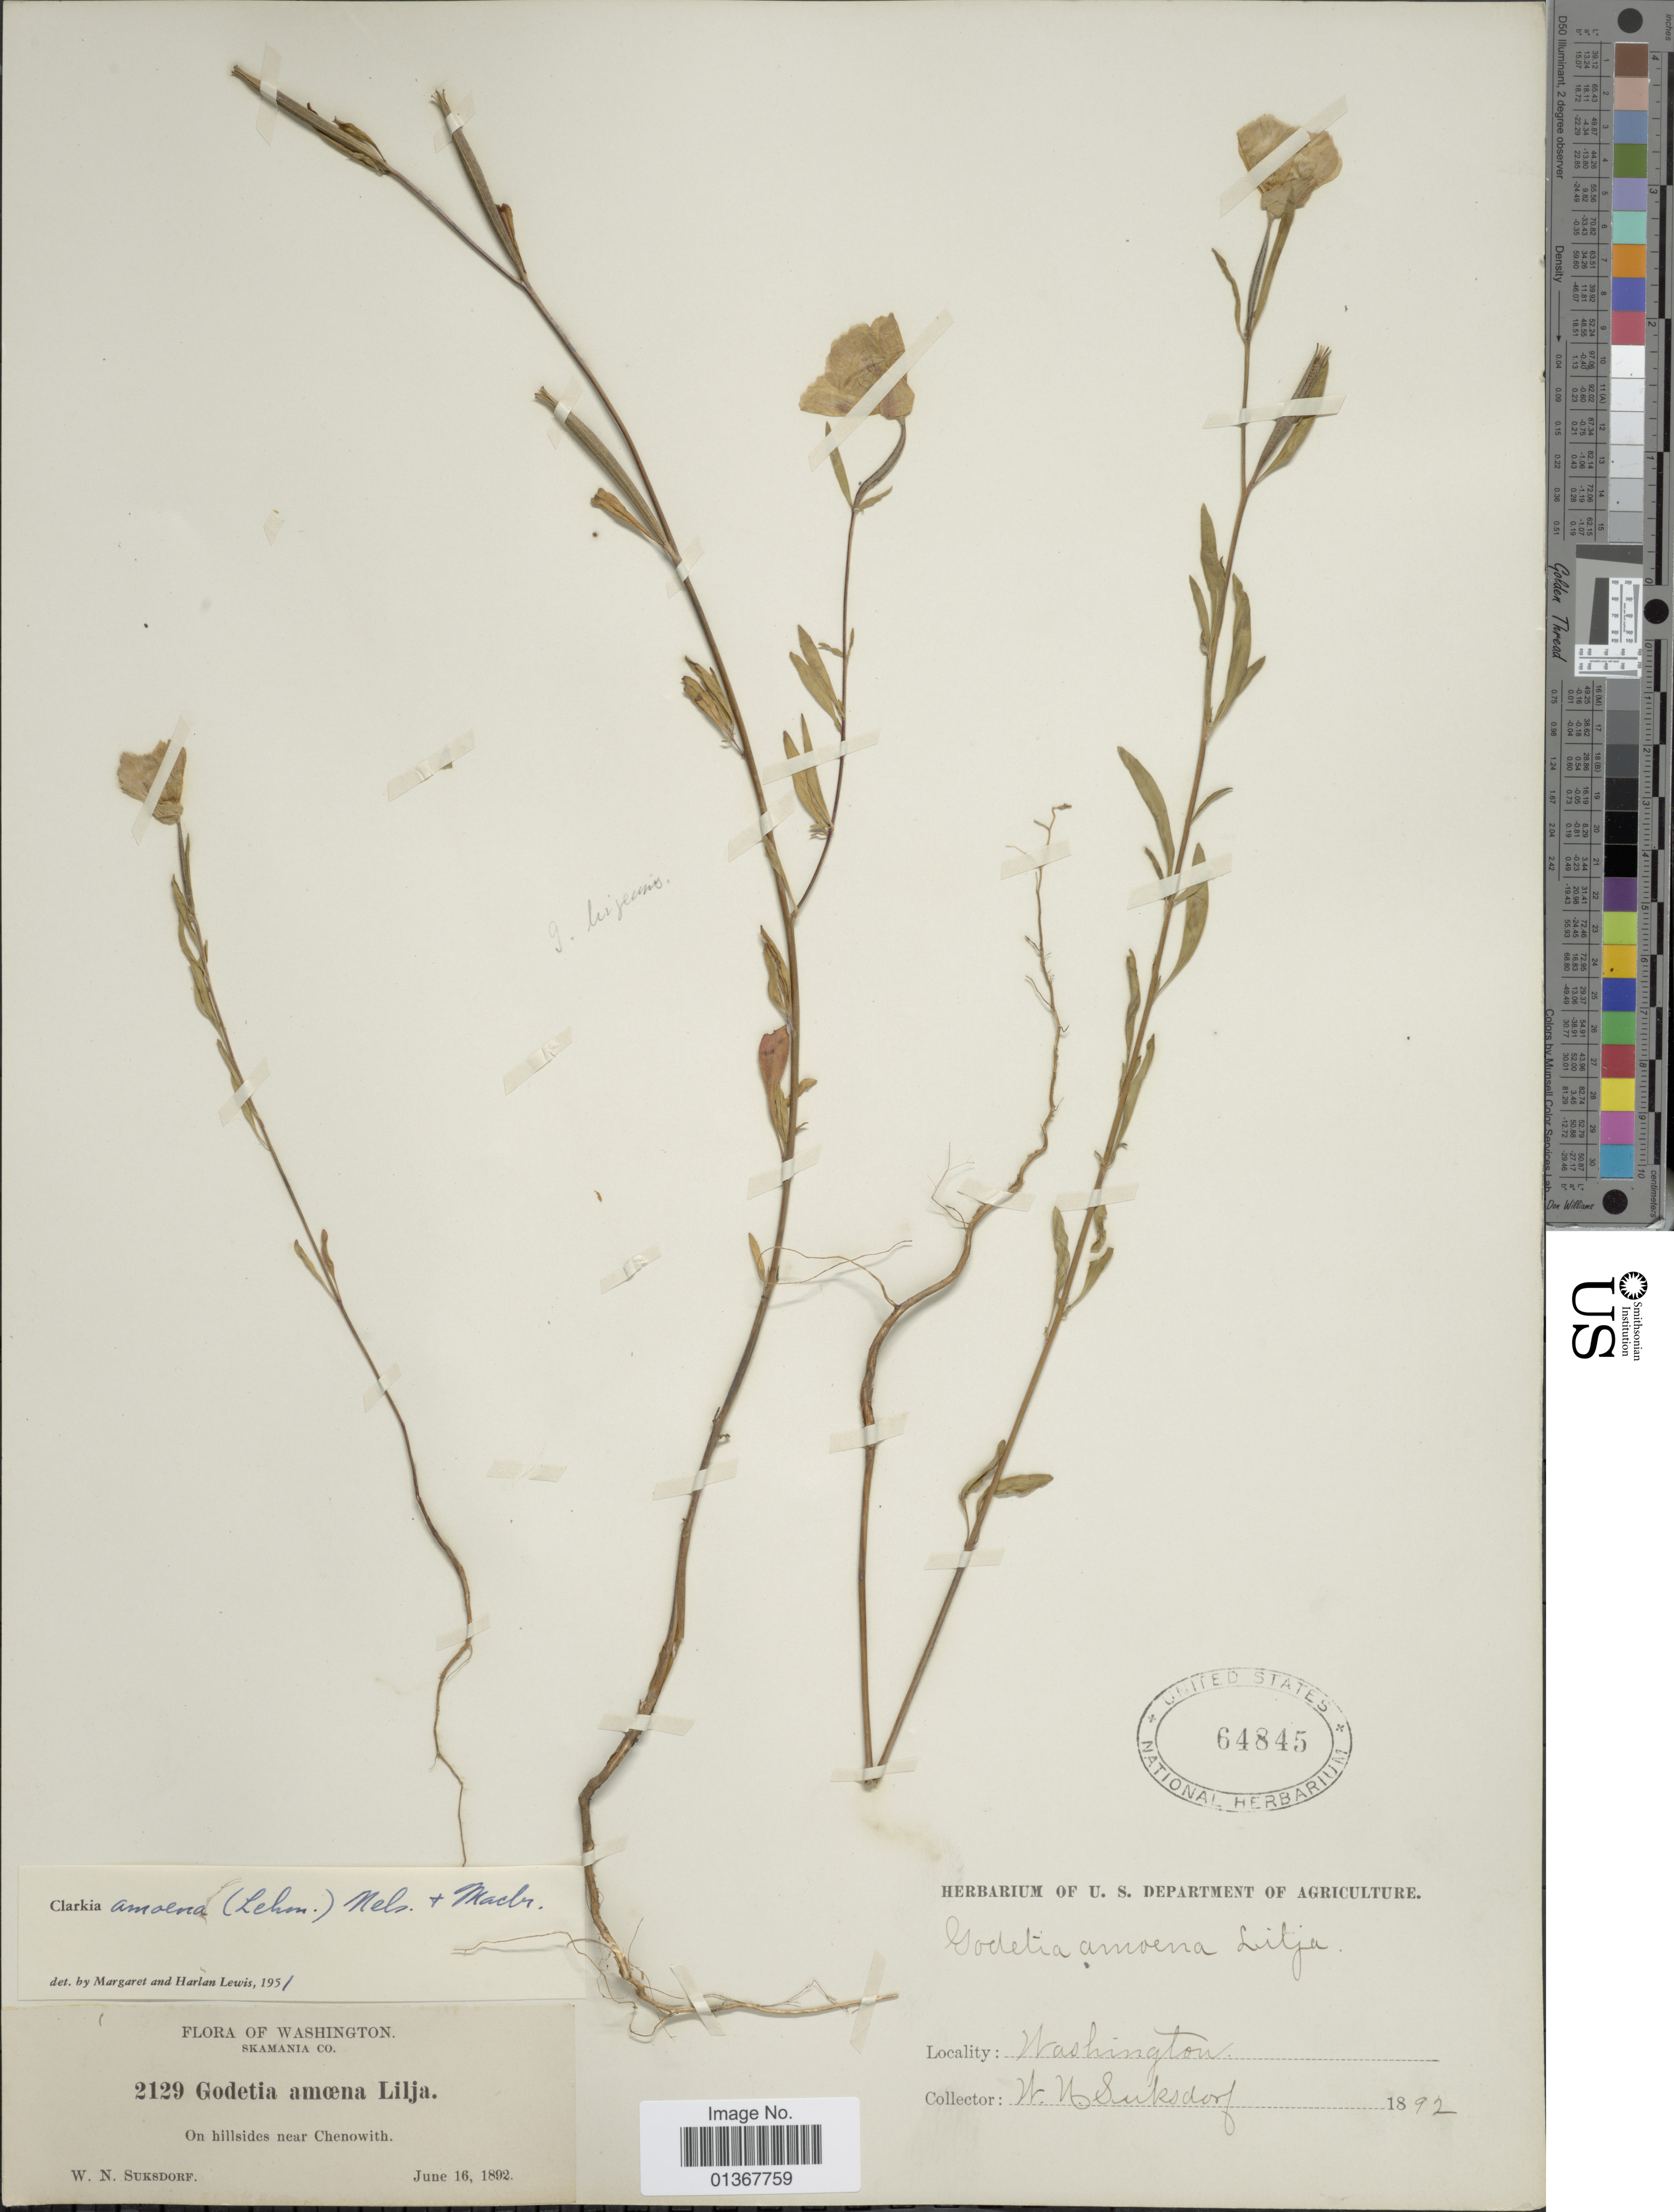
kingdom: Plantae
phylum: Tracheophyta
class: Magnoliopsida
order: Myrtales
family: Onagraceae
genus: Clarkia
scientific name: Clarkia amoena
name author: (Lehm.) A. Nelson & J.F. Macbr.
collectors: W. N. Suksdorf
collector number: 2129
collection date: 1892-06-16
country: United States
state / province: Washington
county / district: Skamania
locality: Skamania Co. On hillsides near Chenowith.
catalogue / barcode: US 64845